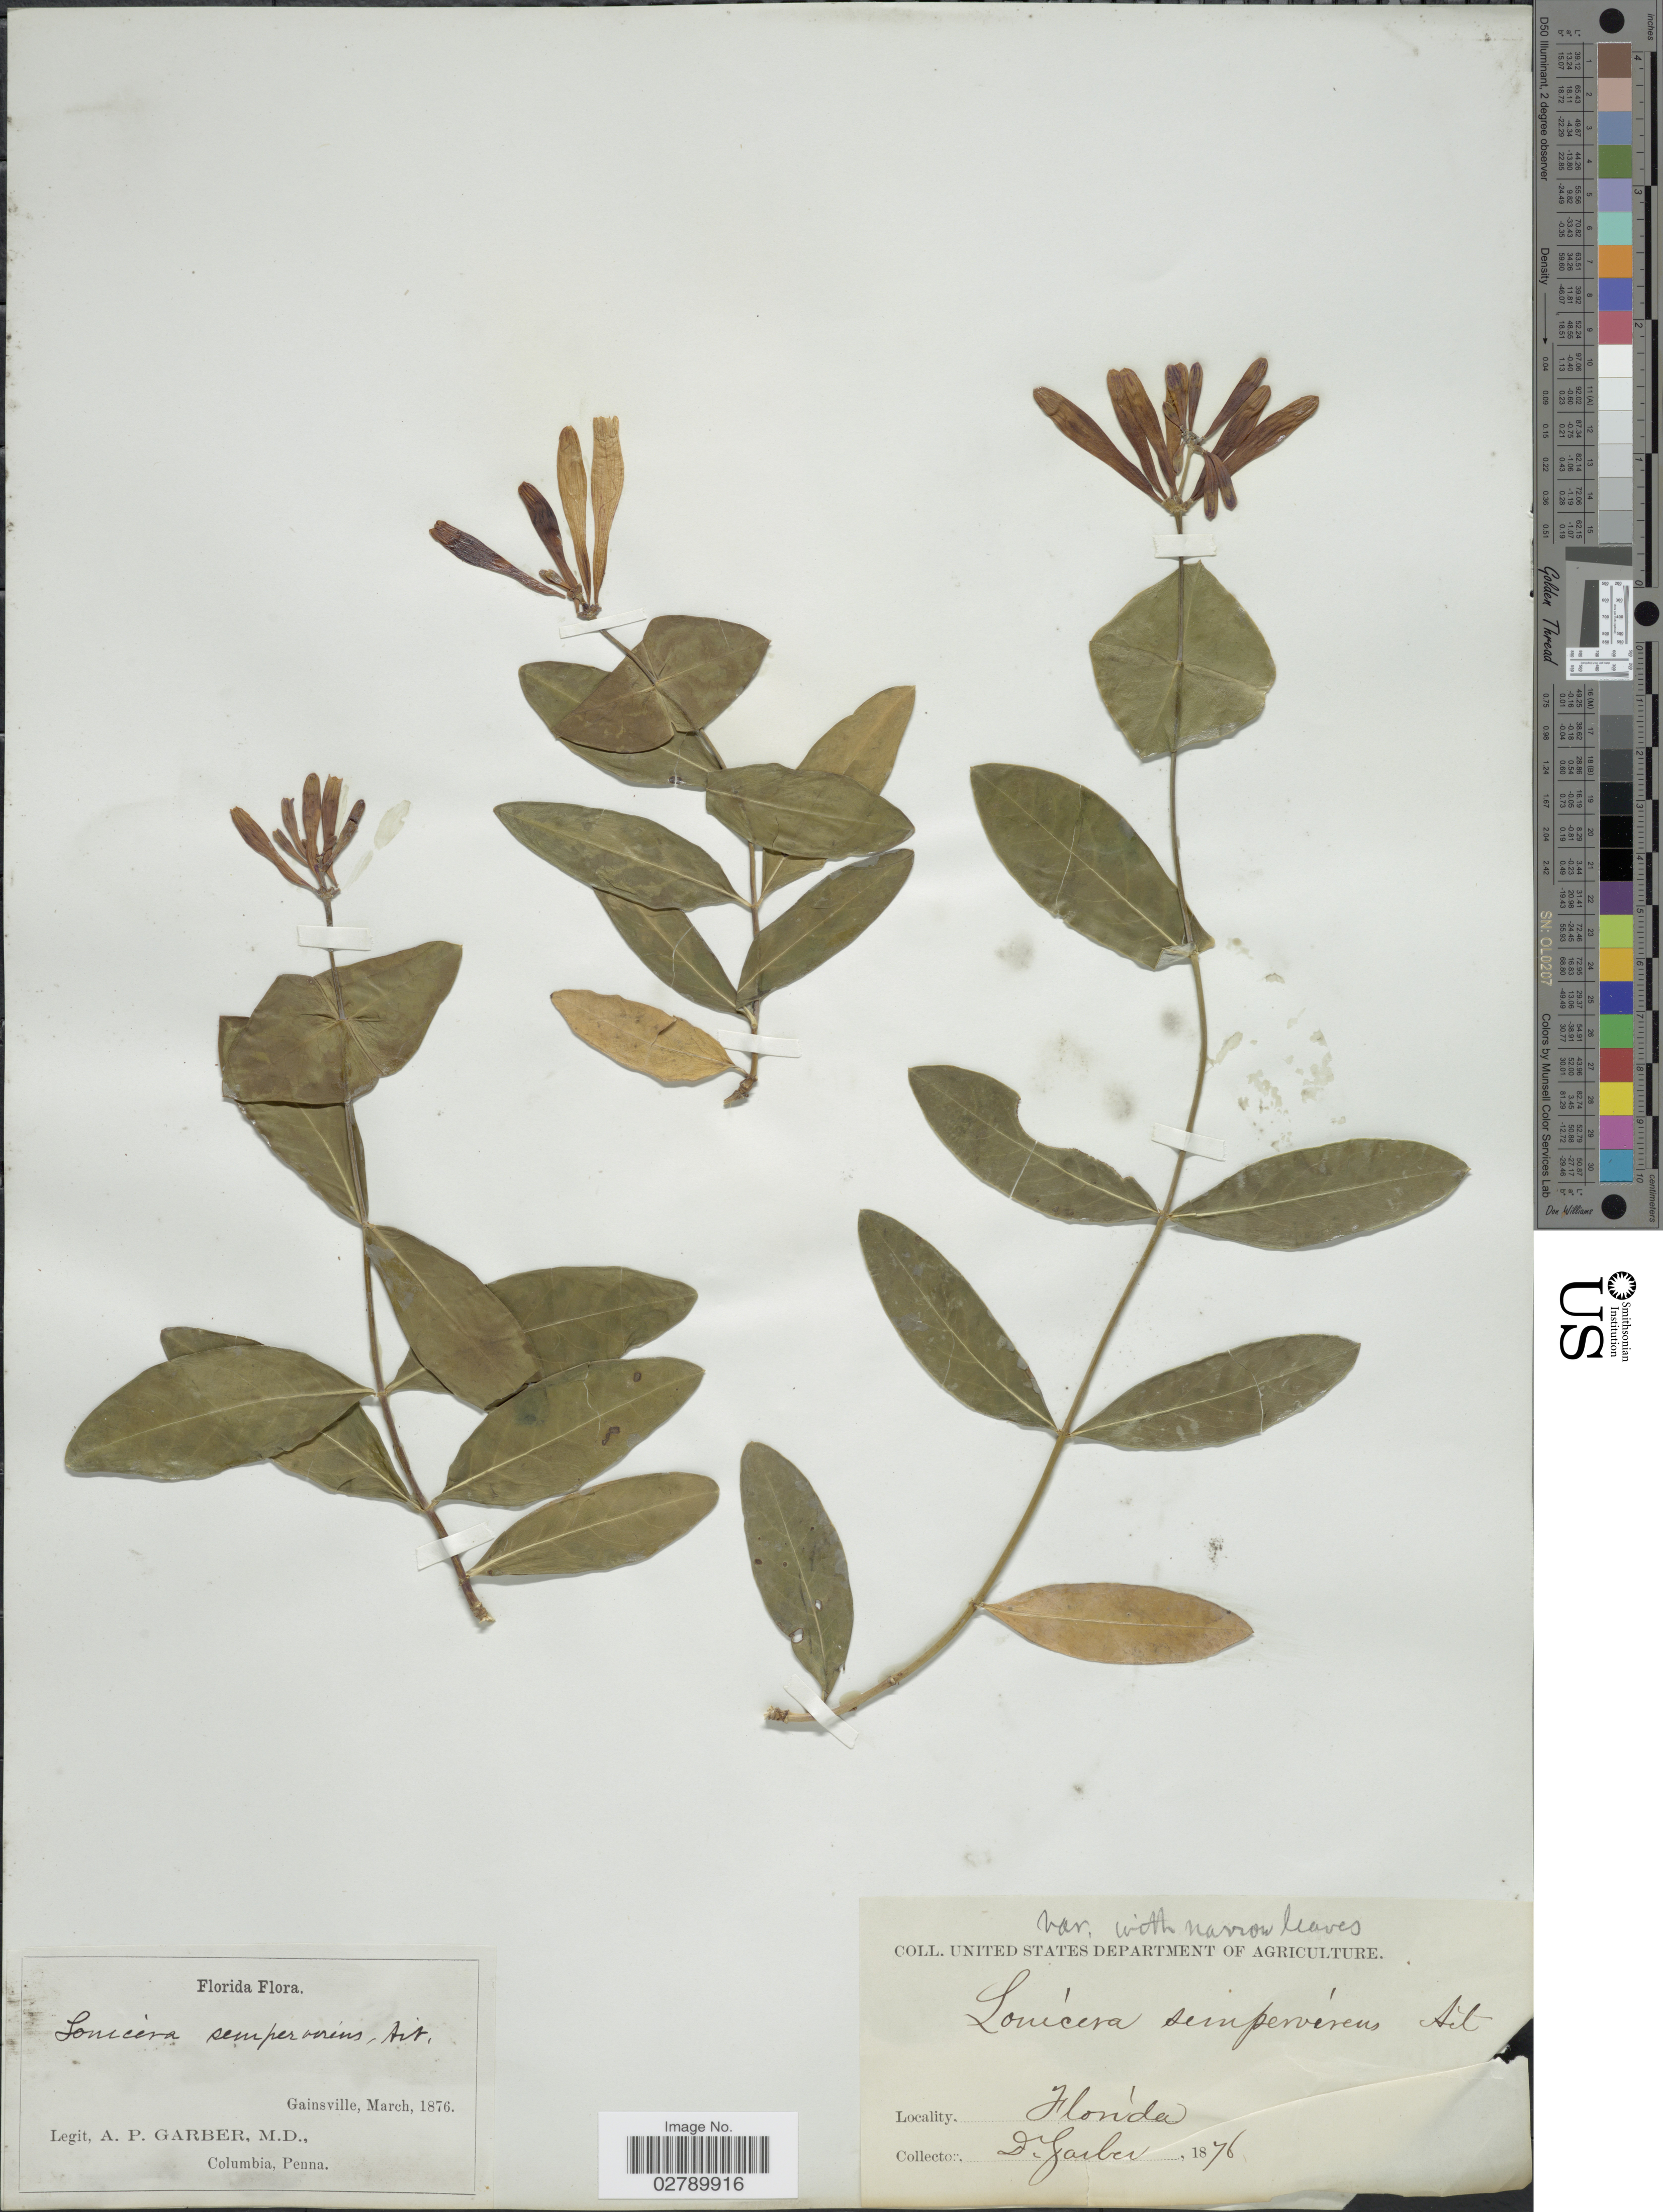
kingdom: Plantae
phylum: Tracheophyta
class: Magnoliopsida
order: Dipsacales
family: Caprifoliaceae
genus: Lonicera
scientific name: Lonicera sempervirens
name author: L.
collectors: A. P. Garber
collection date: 1876-03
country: United States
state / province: Florida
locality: Gainsville.